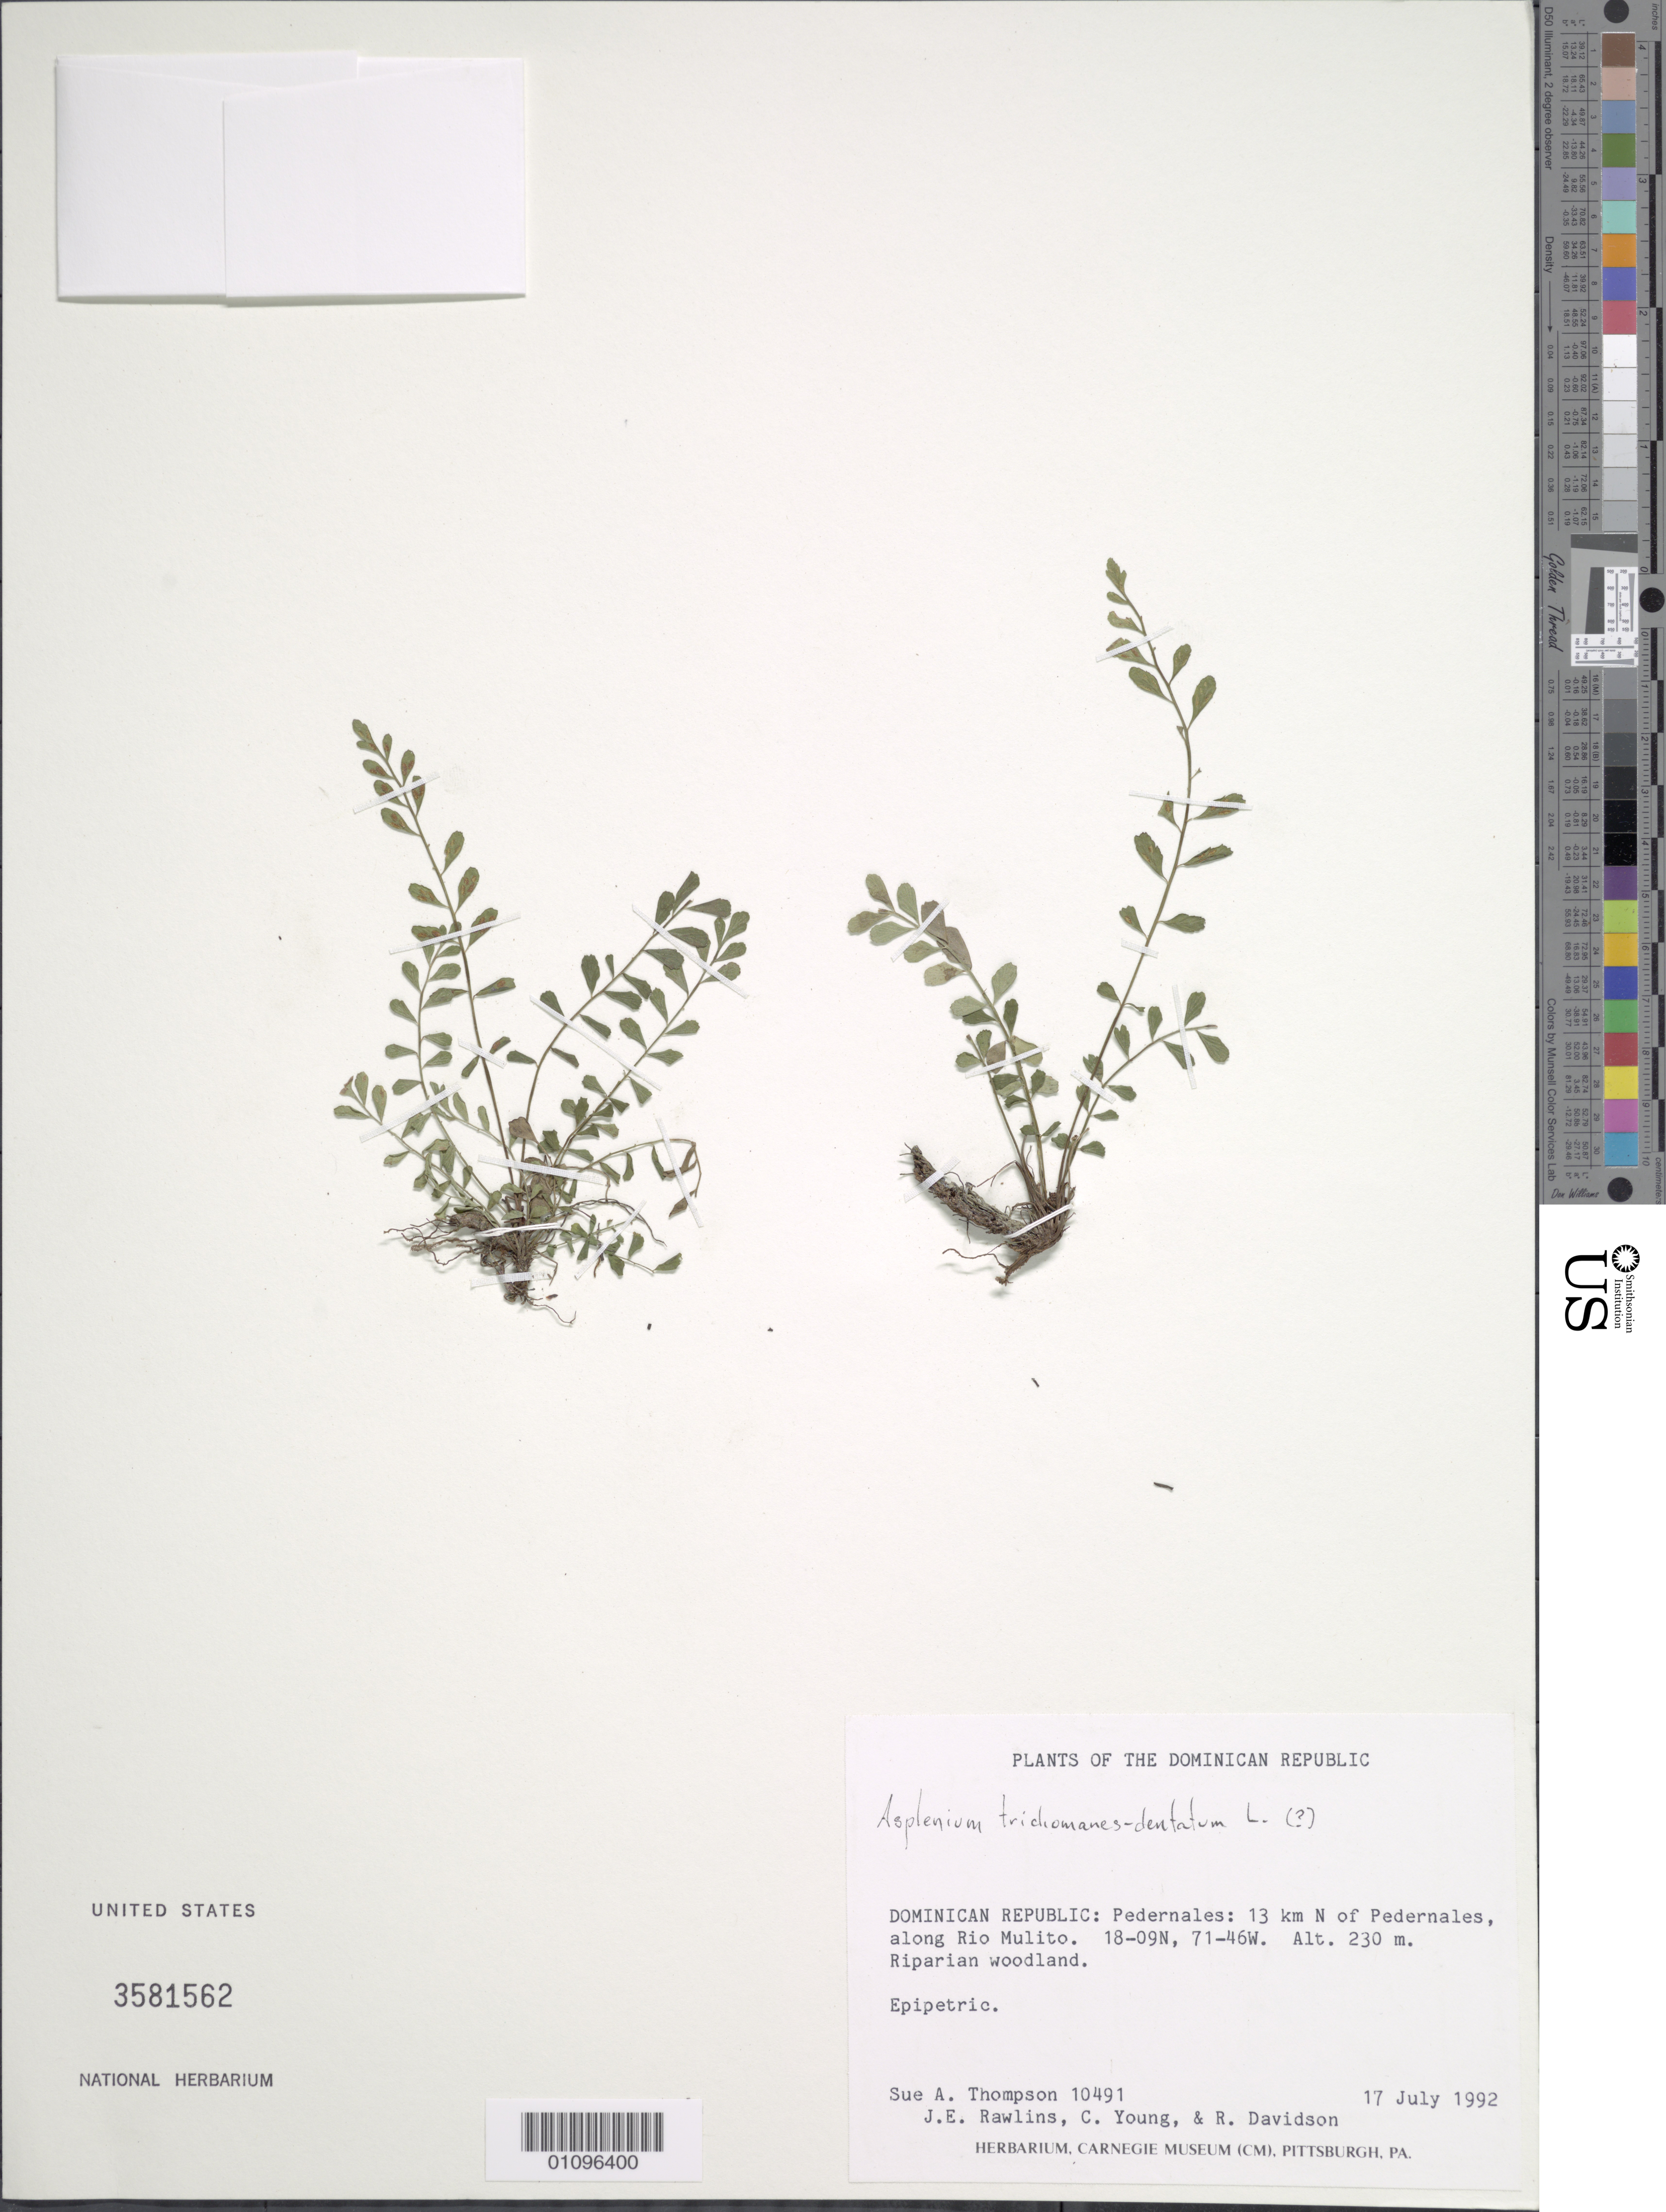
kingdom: Plantae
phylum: Tracheophyta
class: Polypodiopsida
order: Polypodiales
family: Aspleniaceae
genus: Asplenium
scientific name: Asplenium trichomanes-dentatum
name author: L.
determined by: McKee, G. S., (US), NMNH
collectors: S. A. Thompson, J. Rawlins, C. Young & R. Davidson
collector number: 10491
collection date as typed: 17 Jul 1992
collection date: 1992-07-17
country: Dominican Republic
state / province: Pedernales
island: Hispaniola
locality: Rio Mulito, 13 km N of Pedernales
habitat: Riparian woodland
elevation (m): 230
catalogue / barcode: US 3581562